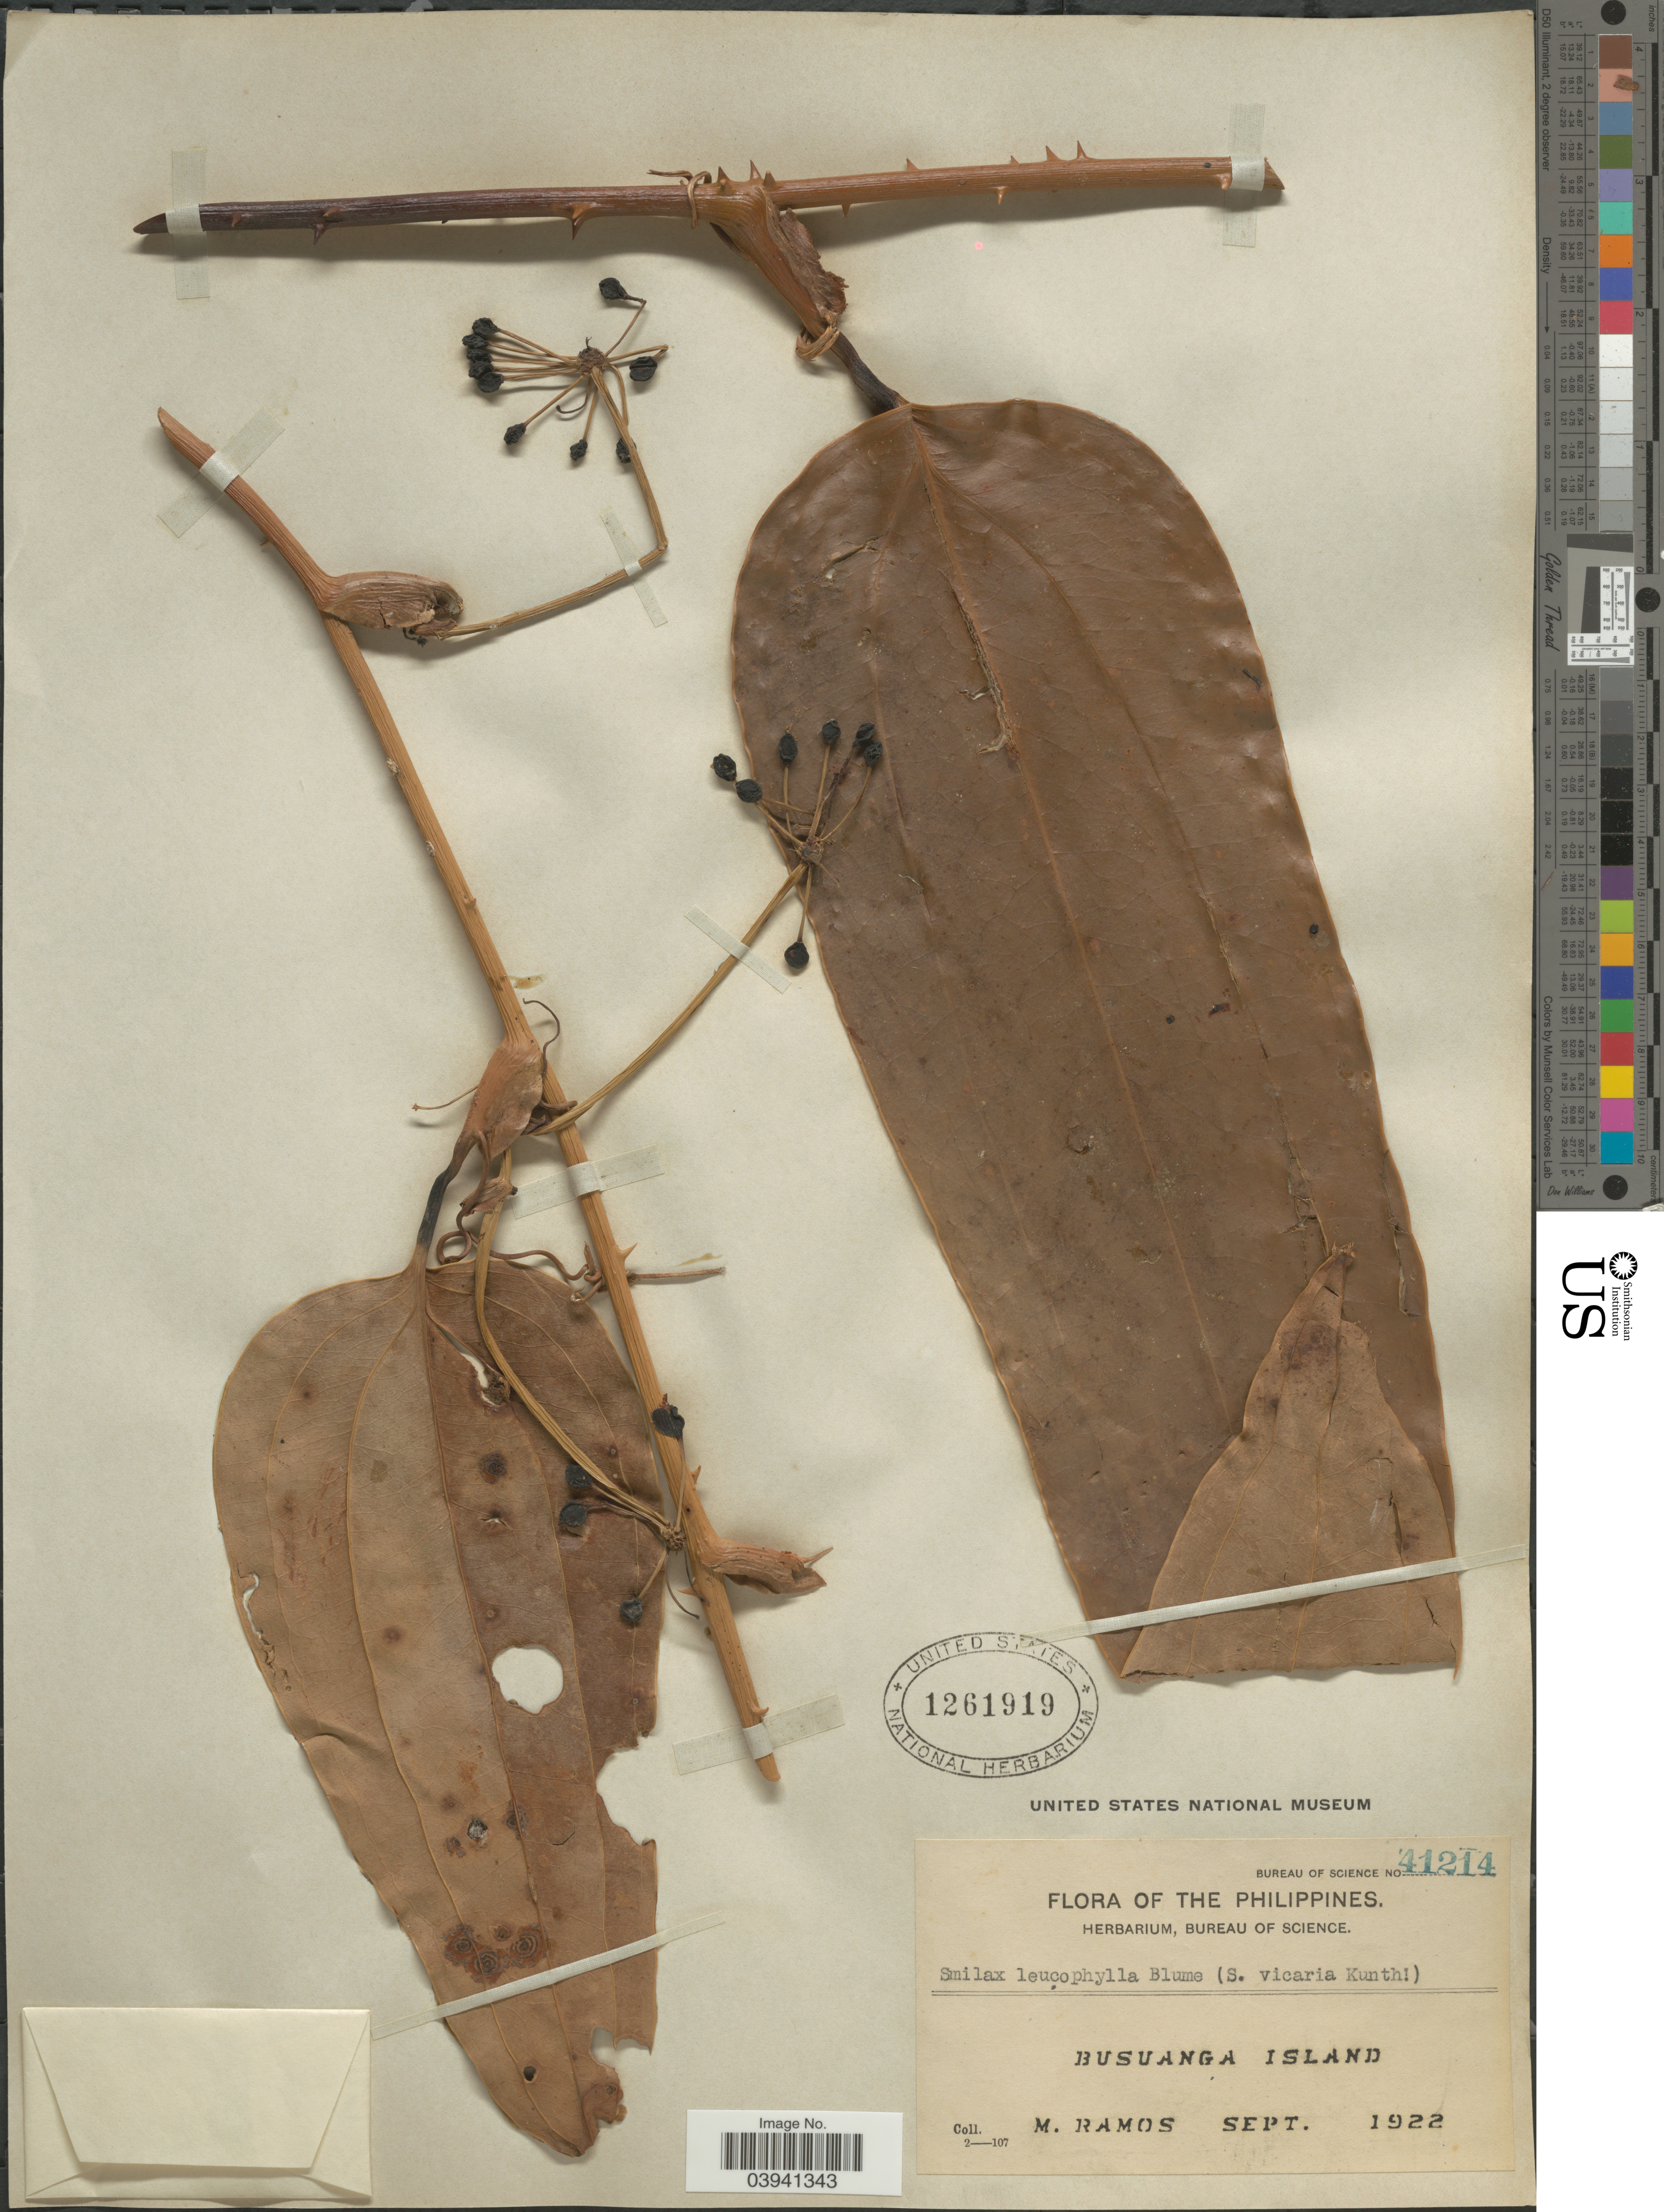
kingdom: Plantae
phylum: Tracheophyta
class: Liliopsida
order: Liliales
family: Smilacaceae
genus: Smilax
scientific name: Smilax leucophylla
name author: Blume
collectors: M. Ramos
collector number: Bureau of Science 41214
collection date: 1922-09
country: Philippines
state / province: Mimaropa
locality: Busuanga Island.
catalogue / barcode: US 1261919